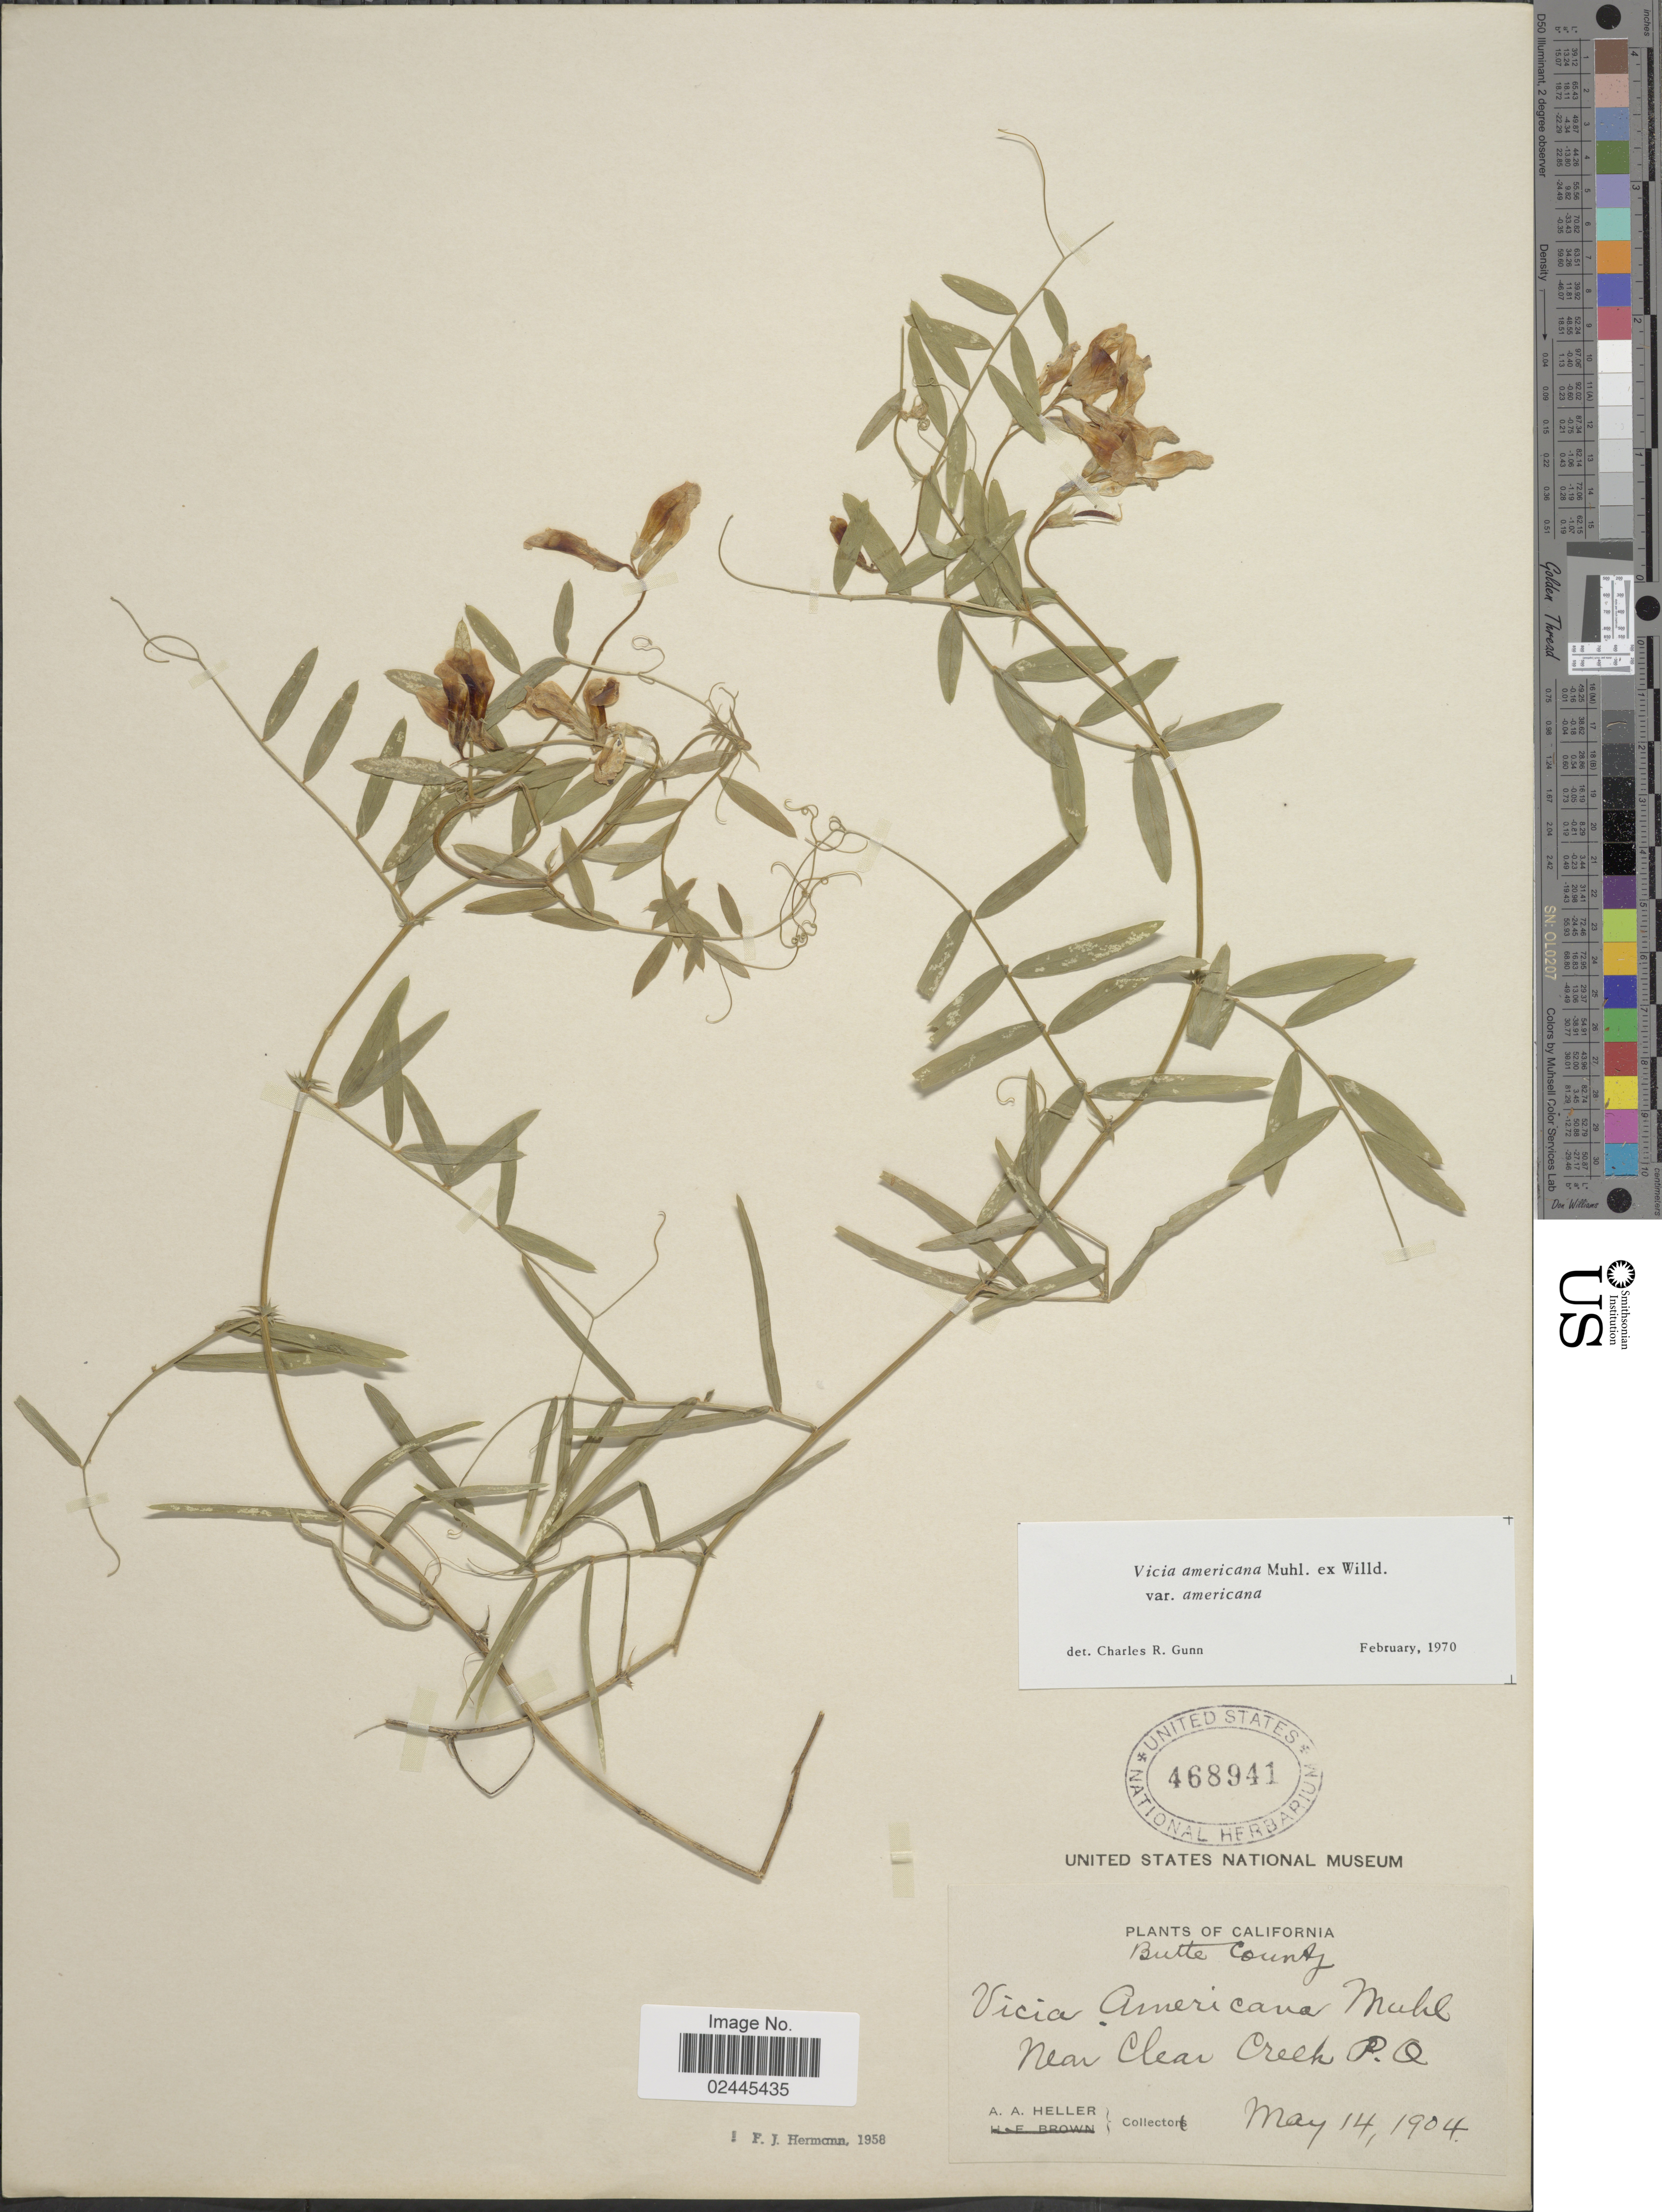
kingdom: Plantae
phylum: Tracheophyta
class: Magnoliopsida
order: Fabales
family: Fabaceae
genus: Vicia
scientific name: Vicia americana var. americana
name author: Muhl. ex Willd.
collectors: A. A. Heller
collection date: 1904-05-14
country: United States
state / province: California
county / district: Butte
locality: Butte County. Near Clear Creek P.O.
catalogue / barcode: US 468941